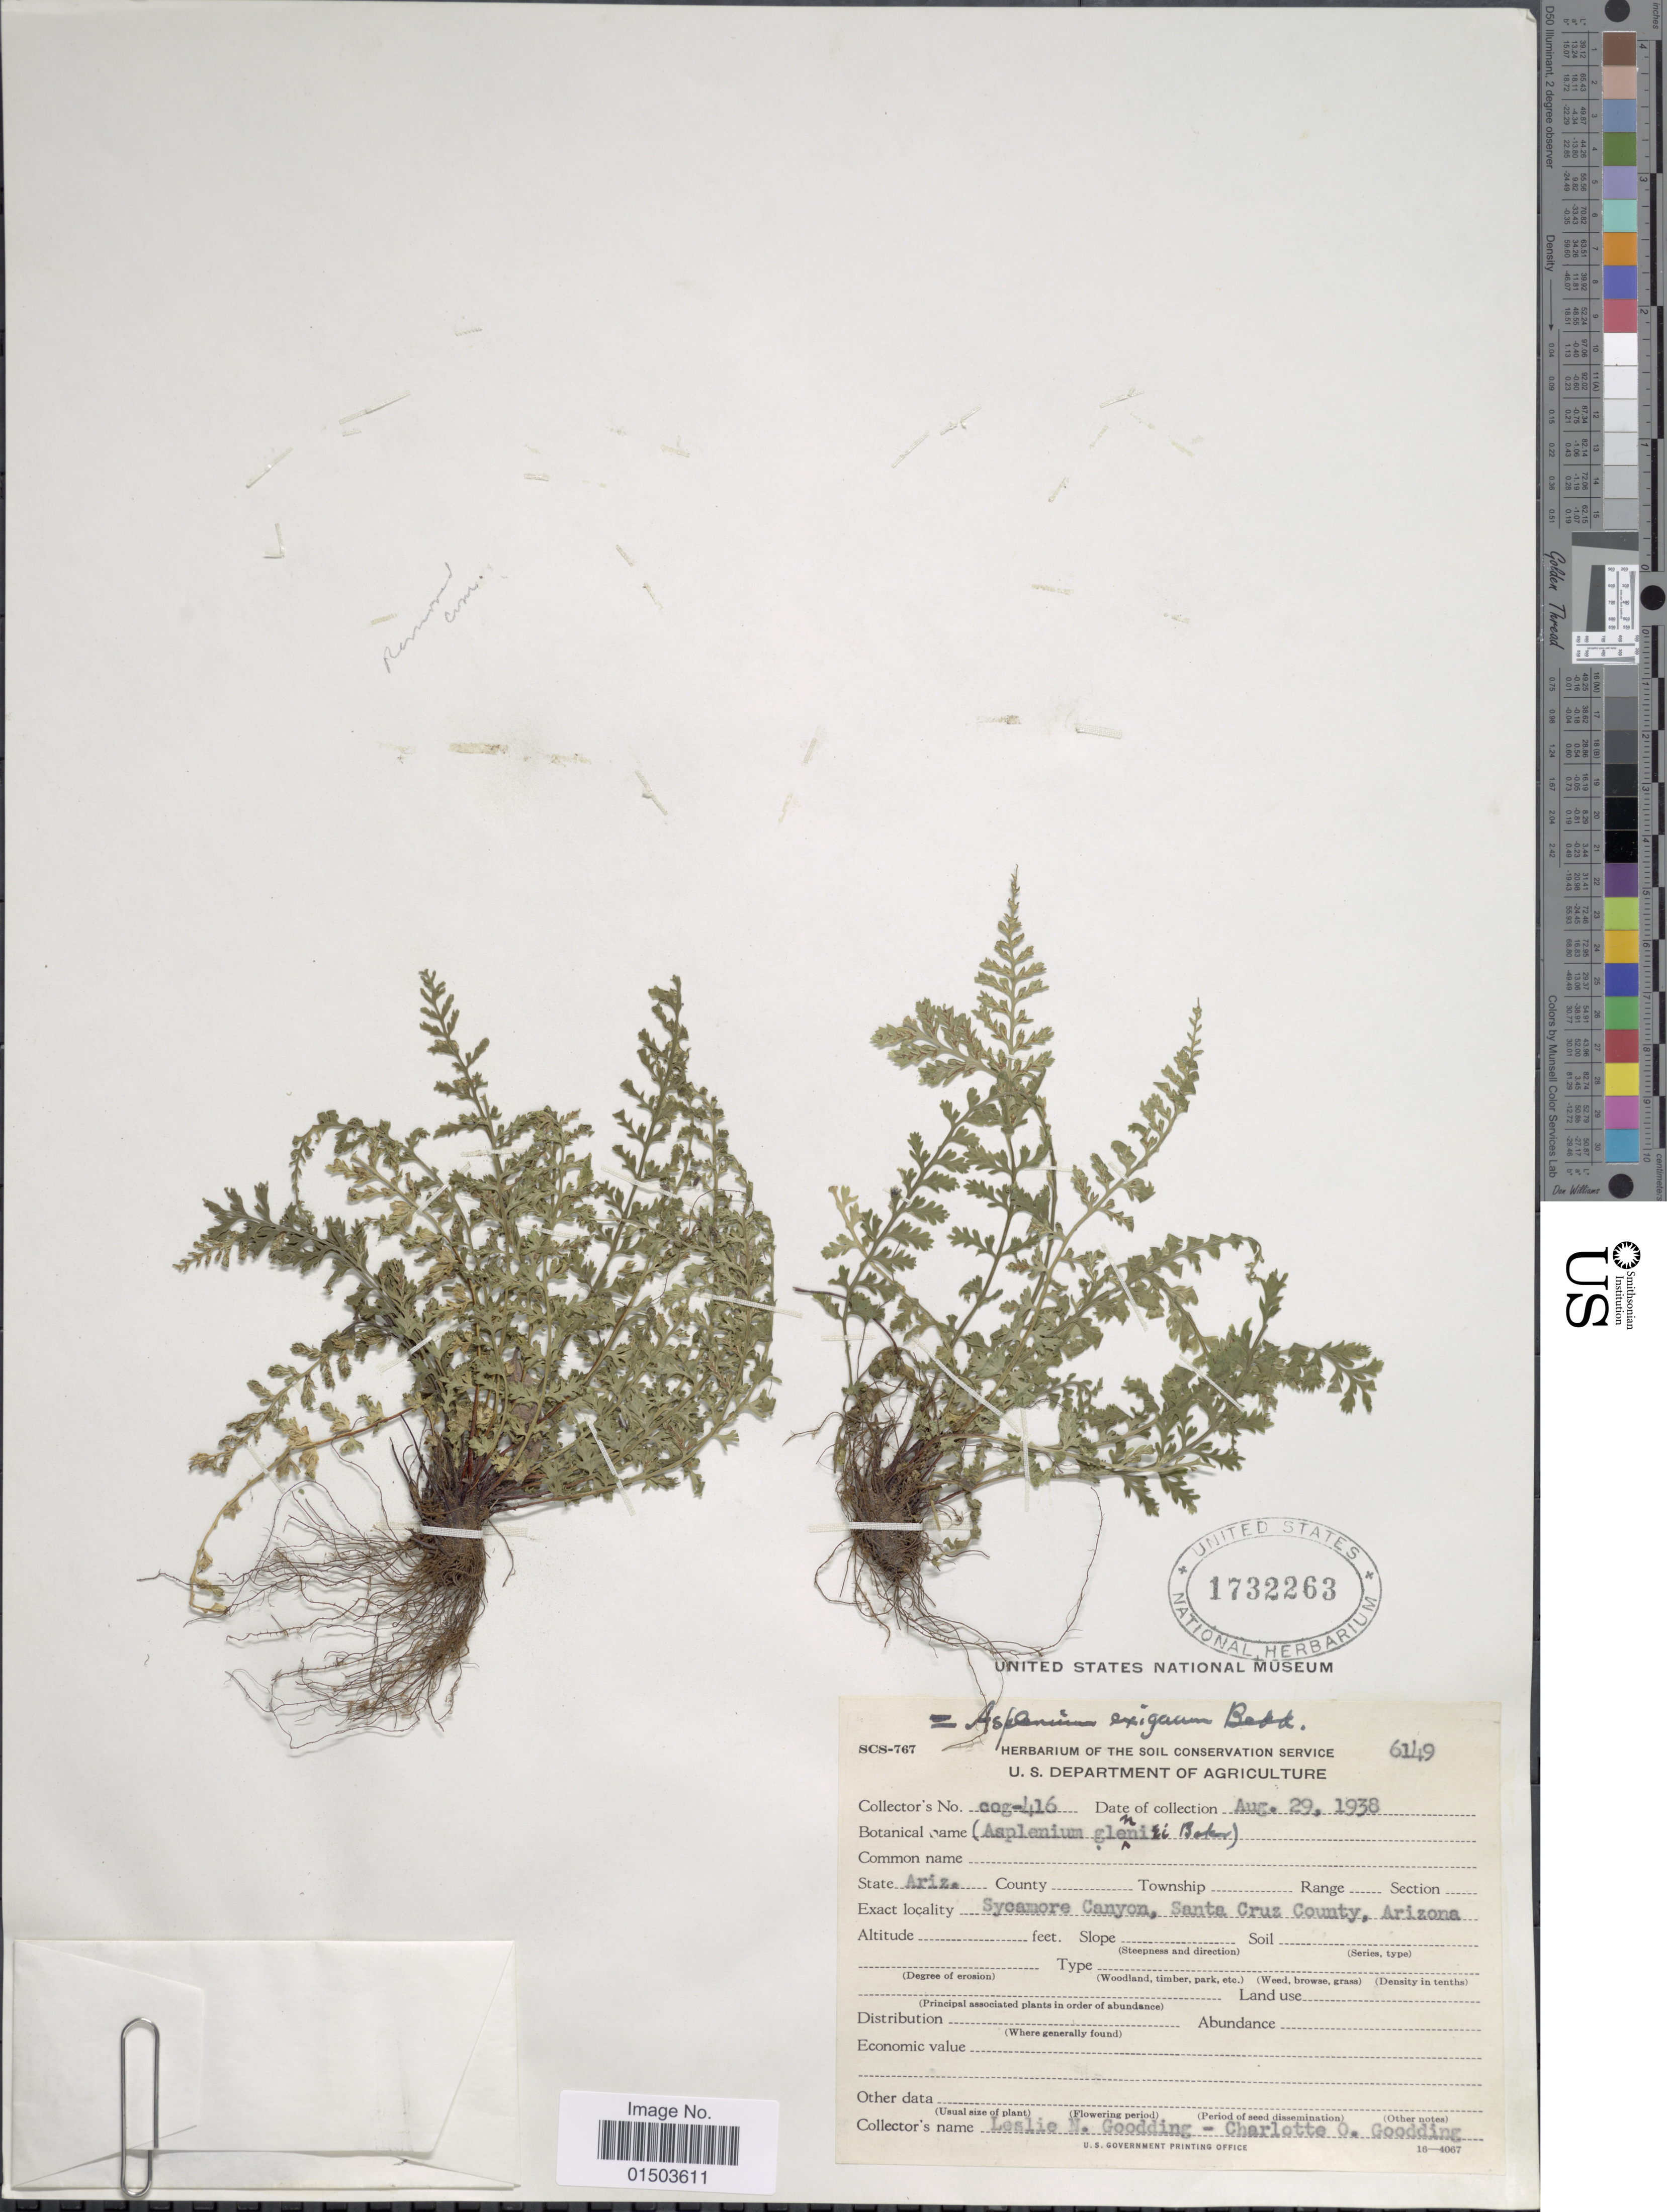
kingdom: Plantae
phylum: Tracheophyta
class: Polypodiopsida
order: Polypodiales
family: Aspleniaceae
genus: Asplenium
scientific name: Asplenium exiguum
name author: Bedd.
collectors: L. N. Goodding & C. Goodding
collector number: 6149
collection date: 1938-08-29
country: United States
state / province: Arizona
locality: State Ariz. Sycamore Canyon, Santa Cruz County, Arizona.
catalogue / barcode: US 1732263